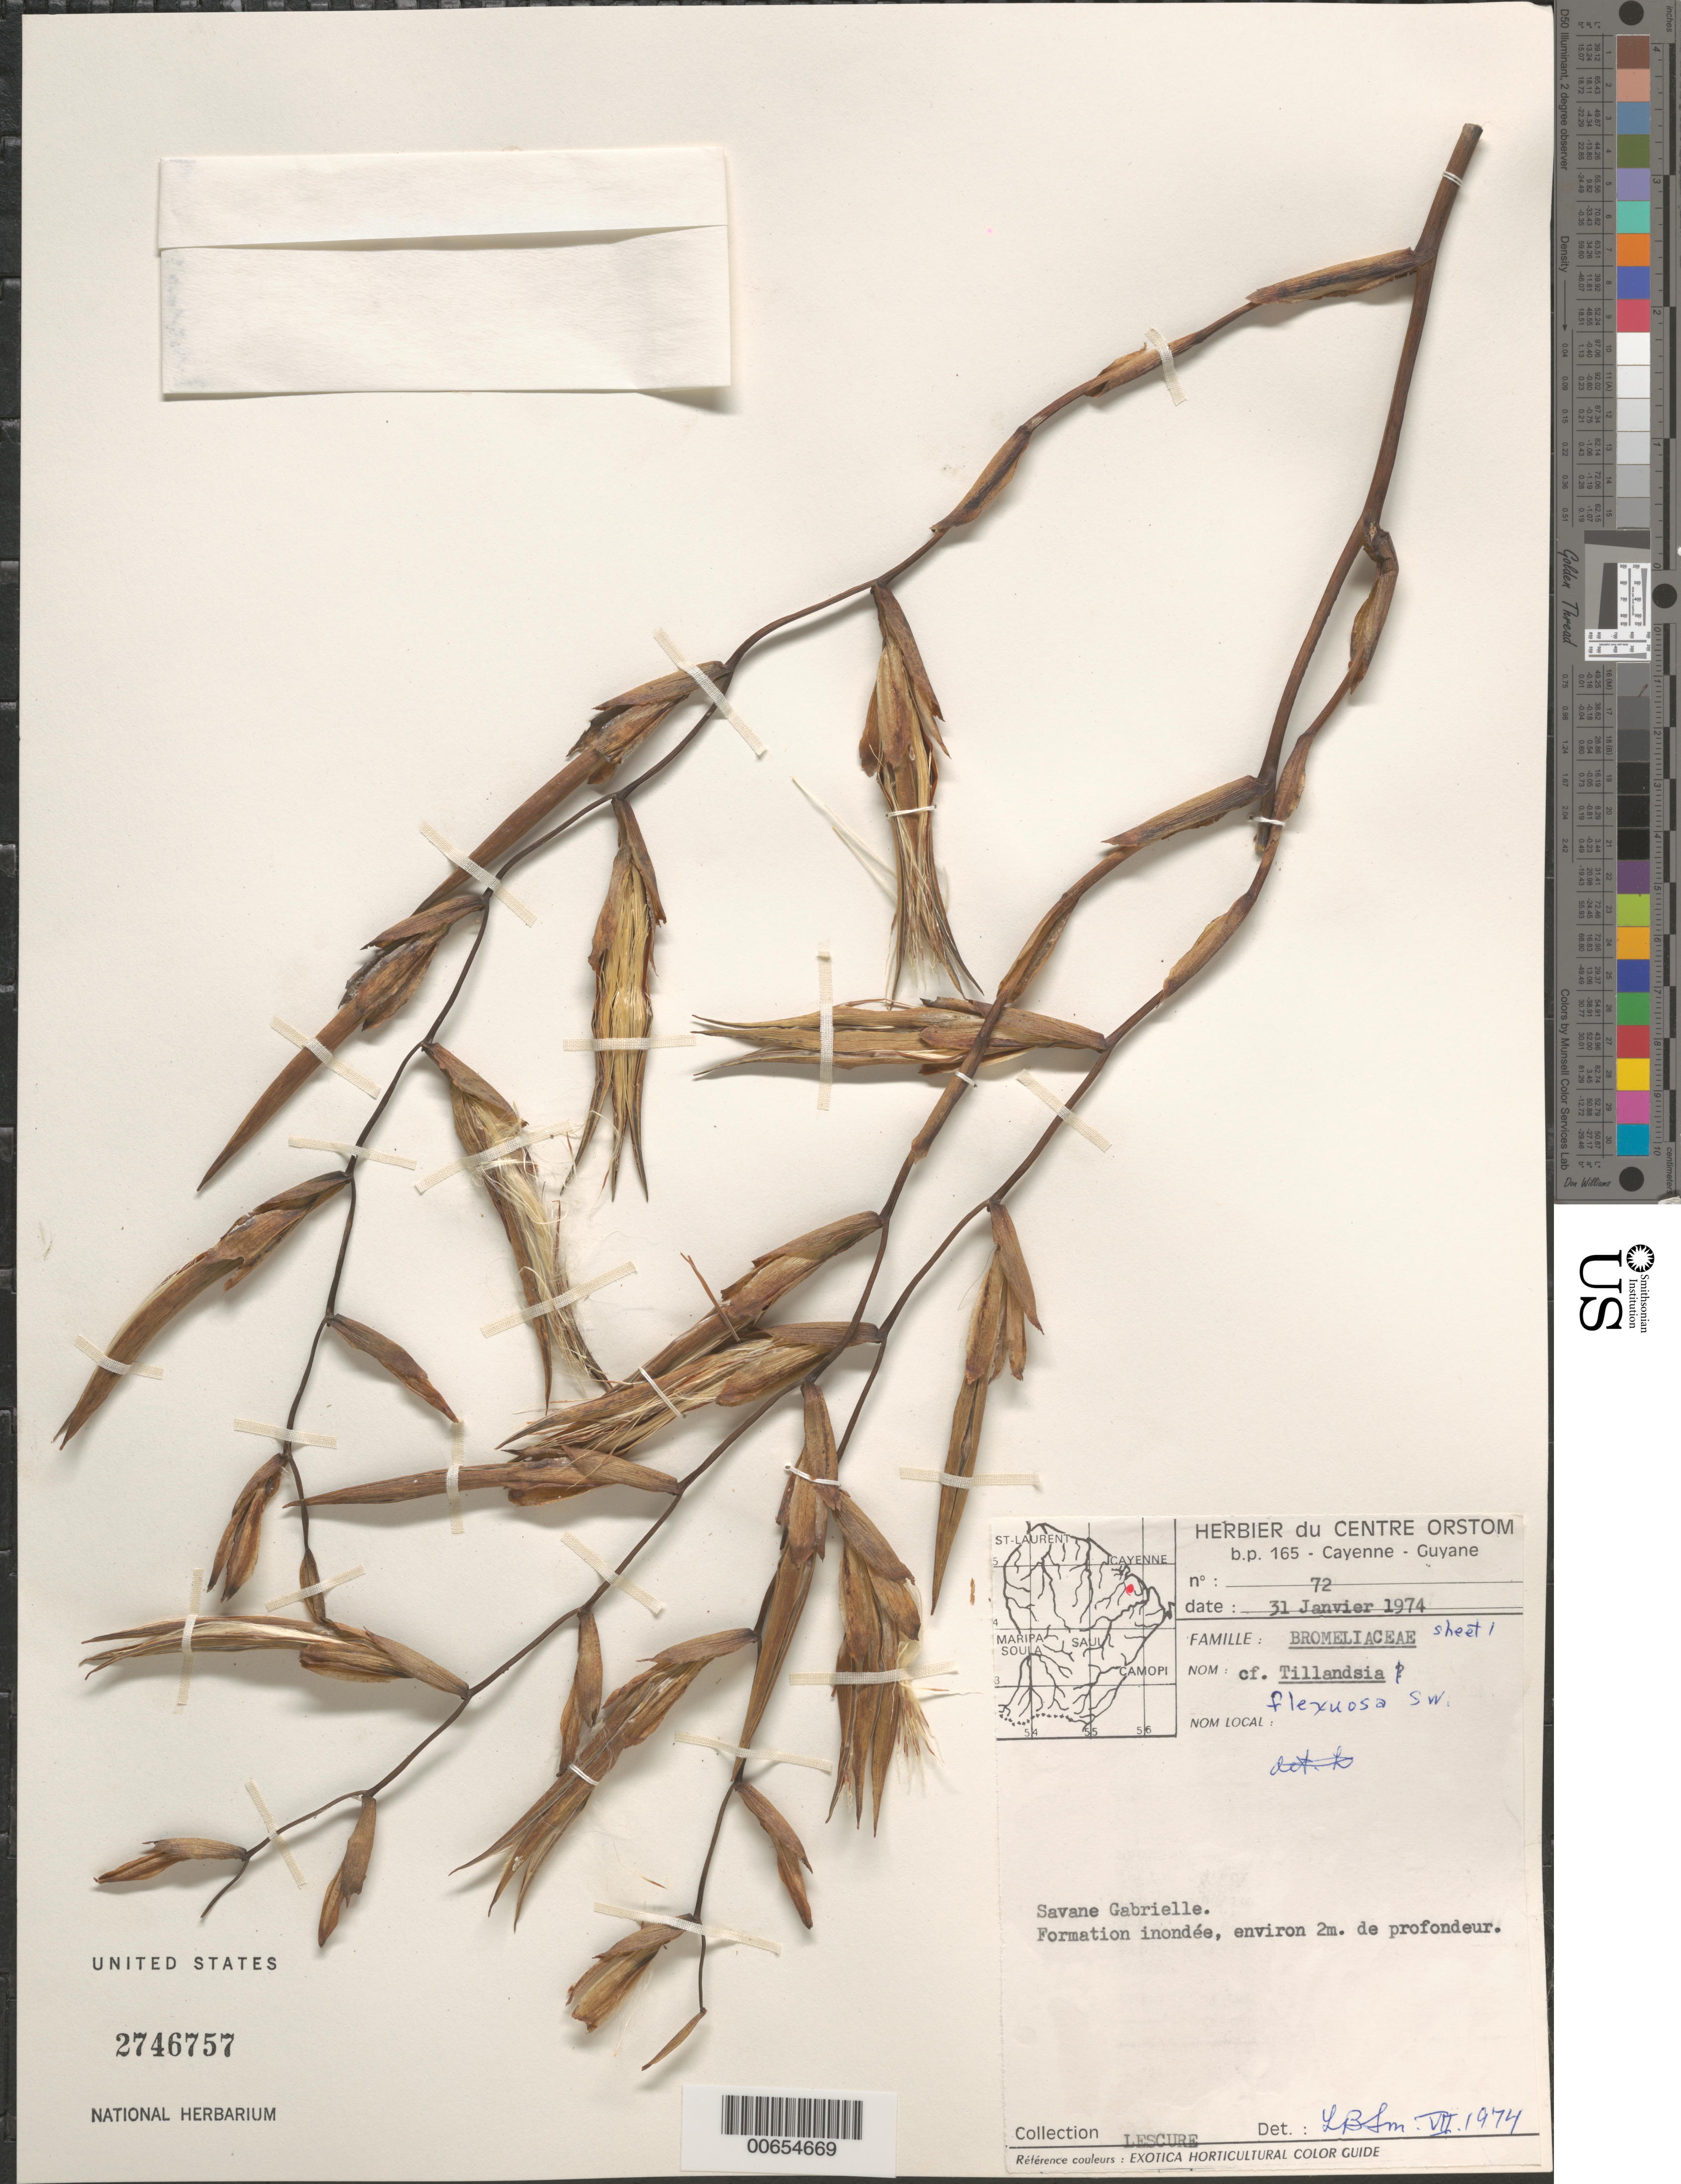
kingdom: Plantae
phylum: Tracheophyta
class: Liliopsida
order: Poales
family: Bromeliaceae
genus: Tillandsia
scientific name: Tillandsia flexuosa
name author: Sw.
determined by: Smith, Lyman B., (US), NMNH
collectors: J.-P. Lescure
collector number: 72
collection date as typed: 31-Jan-74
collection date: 1974-01-31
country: French Guiana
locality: Savane Gabrielle, Cayenne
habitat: Flooded area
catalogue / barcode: US 2746757